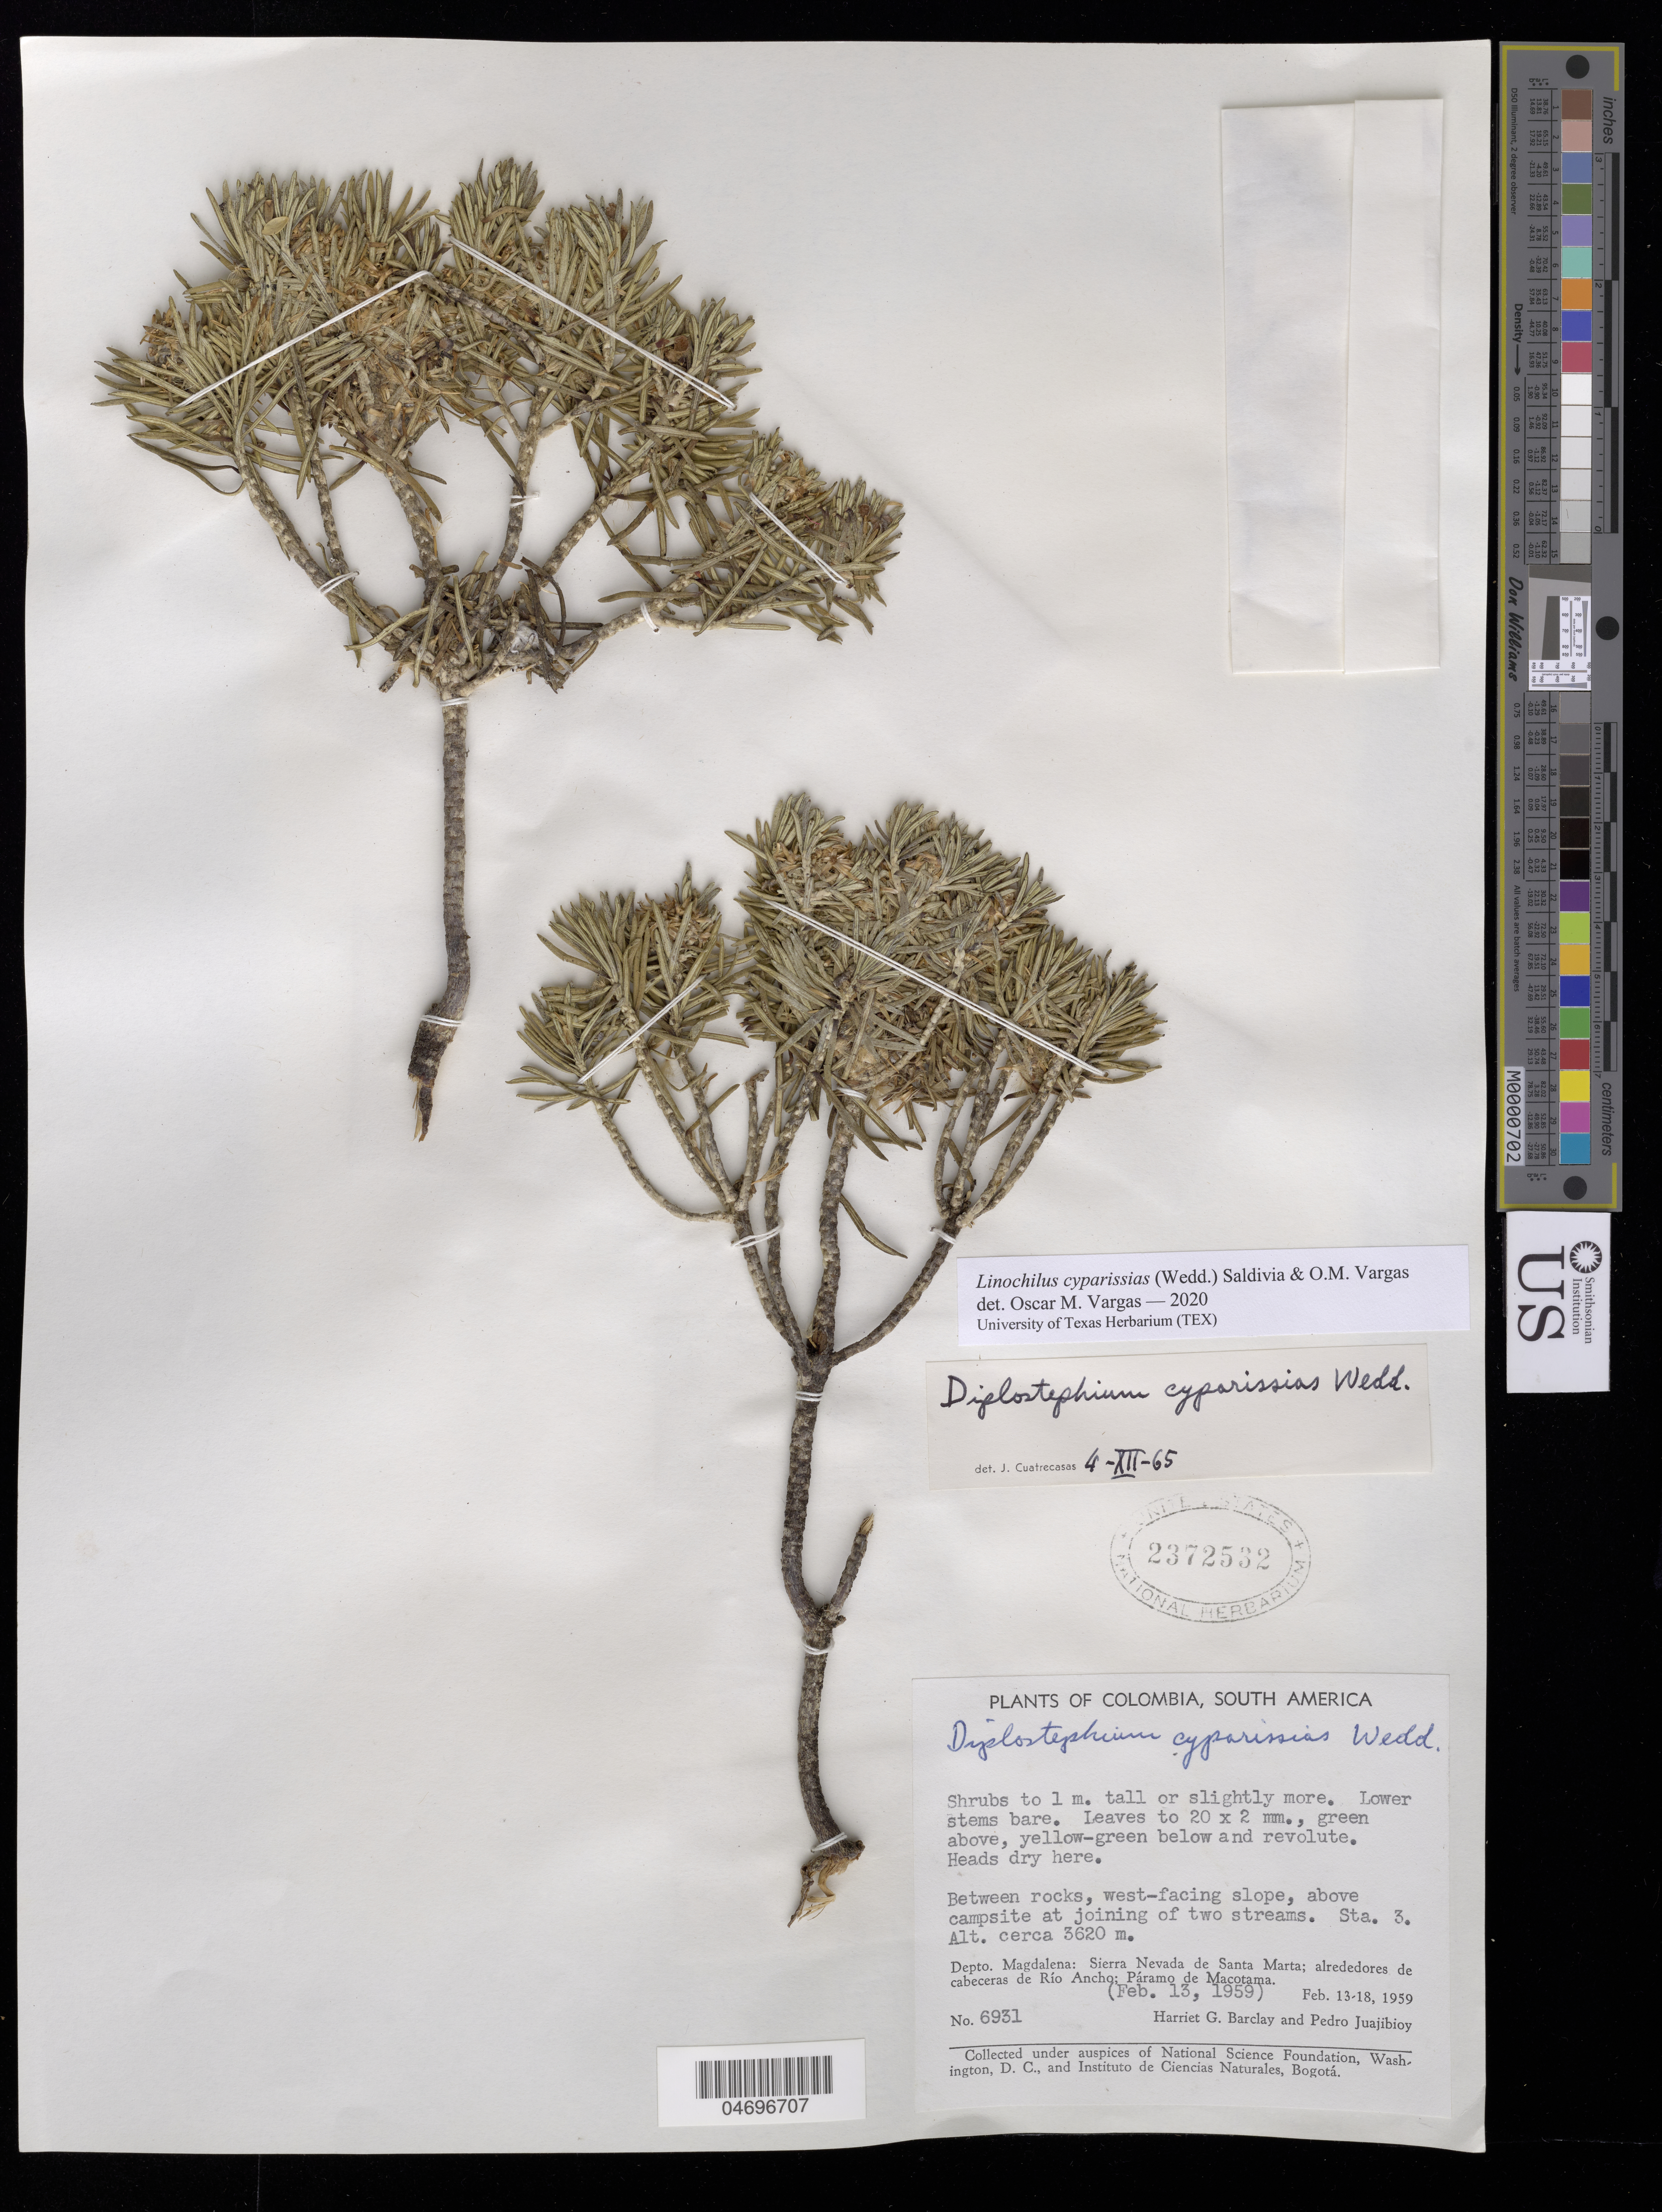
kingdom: Plantae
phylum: Tracheophyta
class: Magnoliopsida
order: Asterales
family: Asteraceae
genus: Linochilus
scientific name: Linochilus cyparissias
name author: (Wedd.) Saldivia & O.M. Vargas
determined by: Vargas, Oscar M.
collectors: H. G. Barclay & P. Juajibioy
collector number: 6931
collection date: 1959-02-13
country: Colombia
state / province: Magdalena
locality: Between large bedrock outcrops. West-facing slope, above campsite at joining of two streams. Sta. 3. Depto. Magdalena: Sierra Nevada de Santa Marta; alrededores de cabeceras de Río Ancho; Páramo de Macotama.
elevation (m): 3620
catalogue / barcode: US 2372532